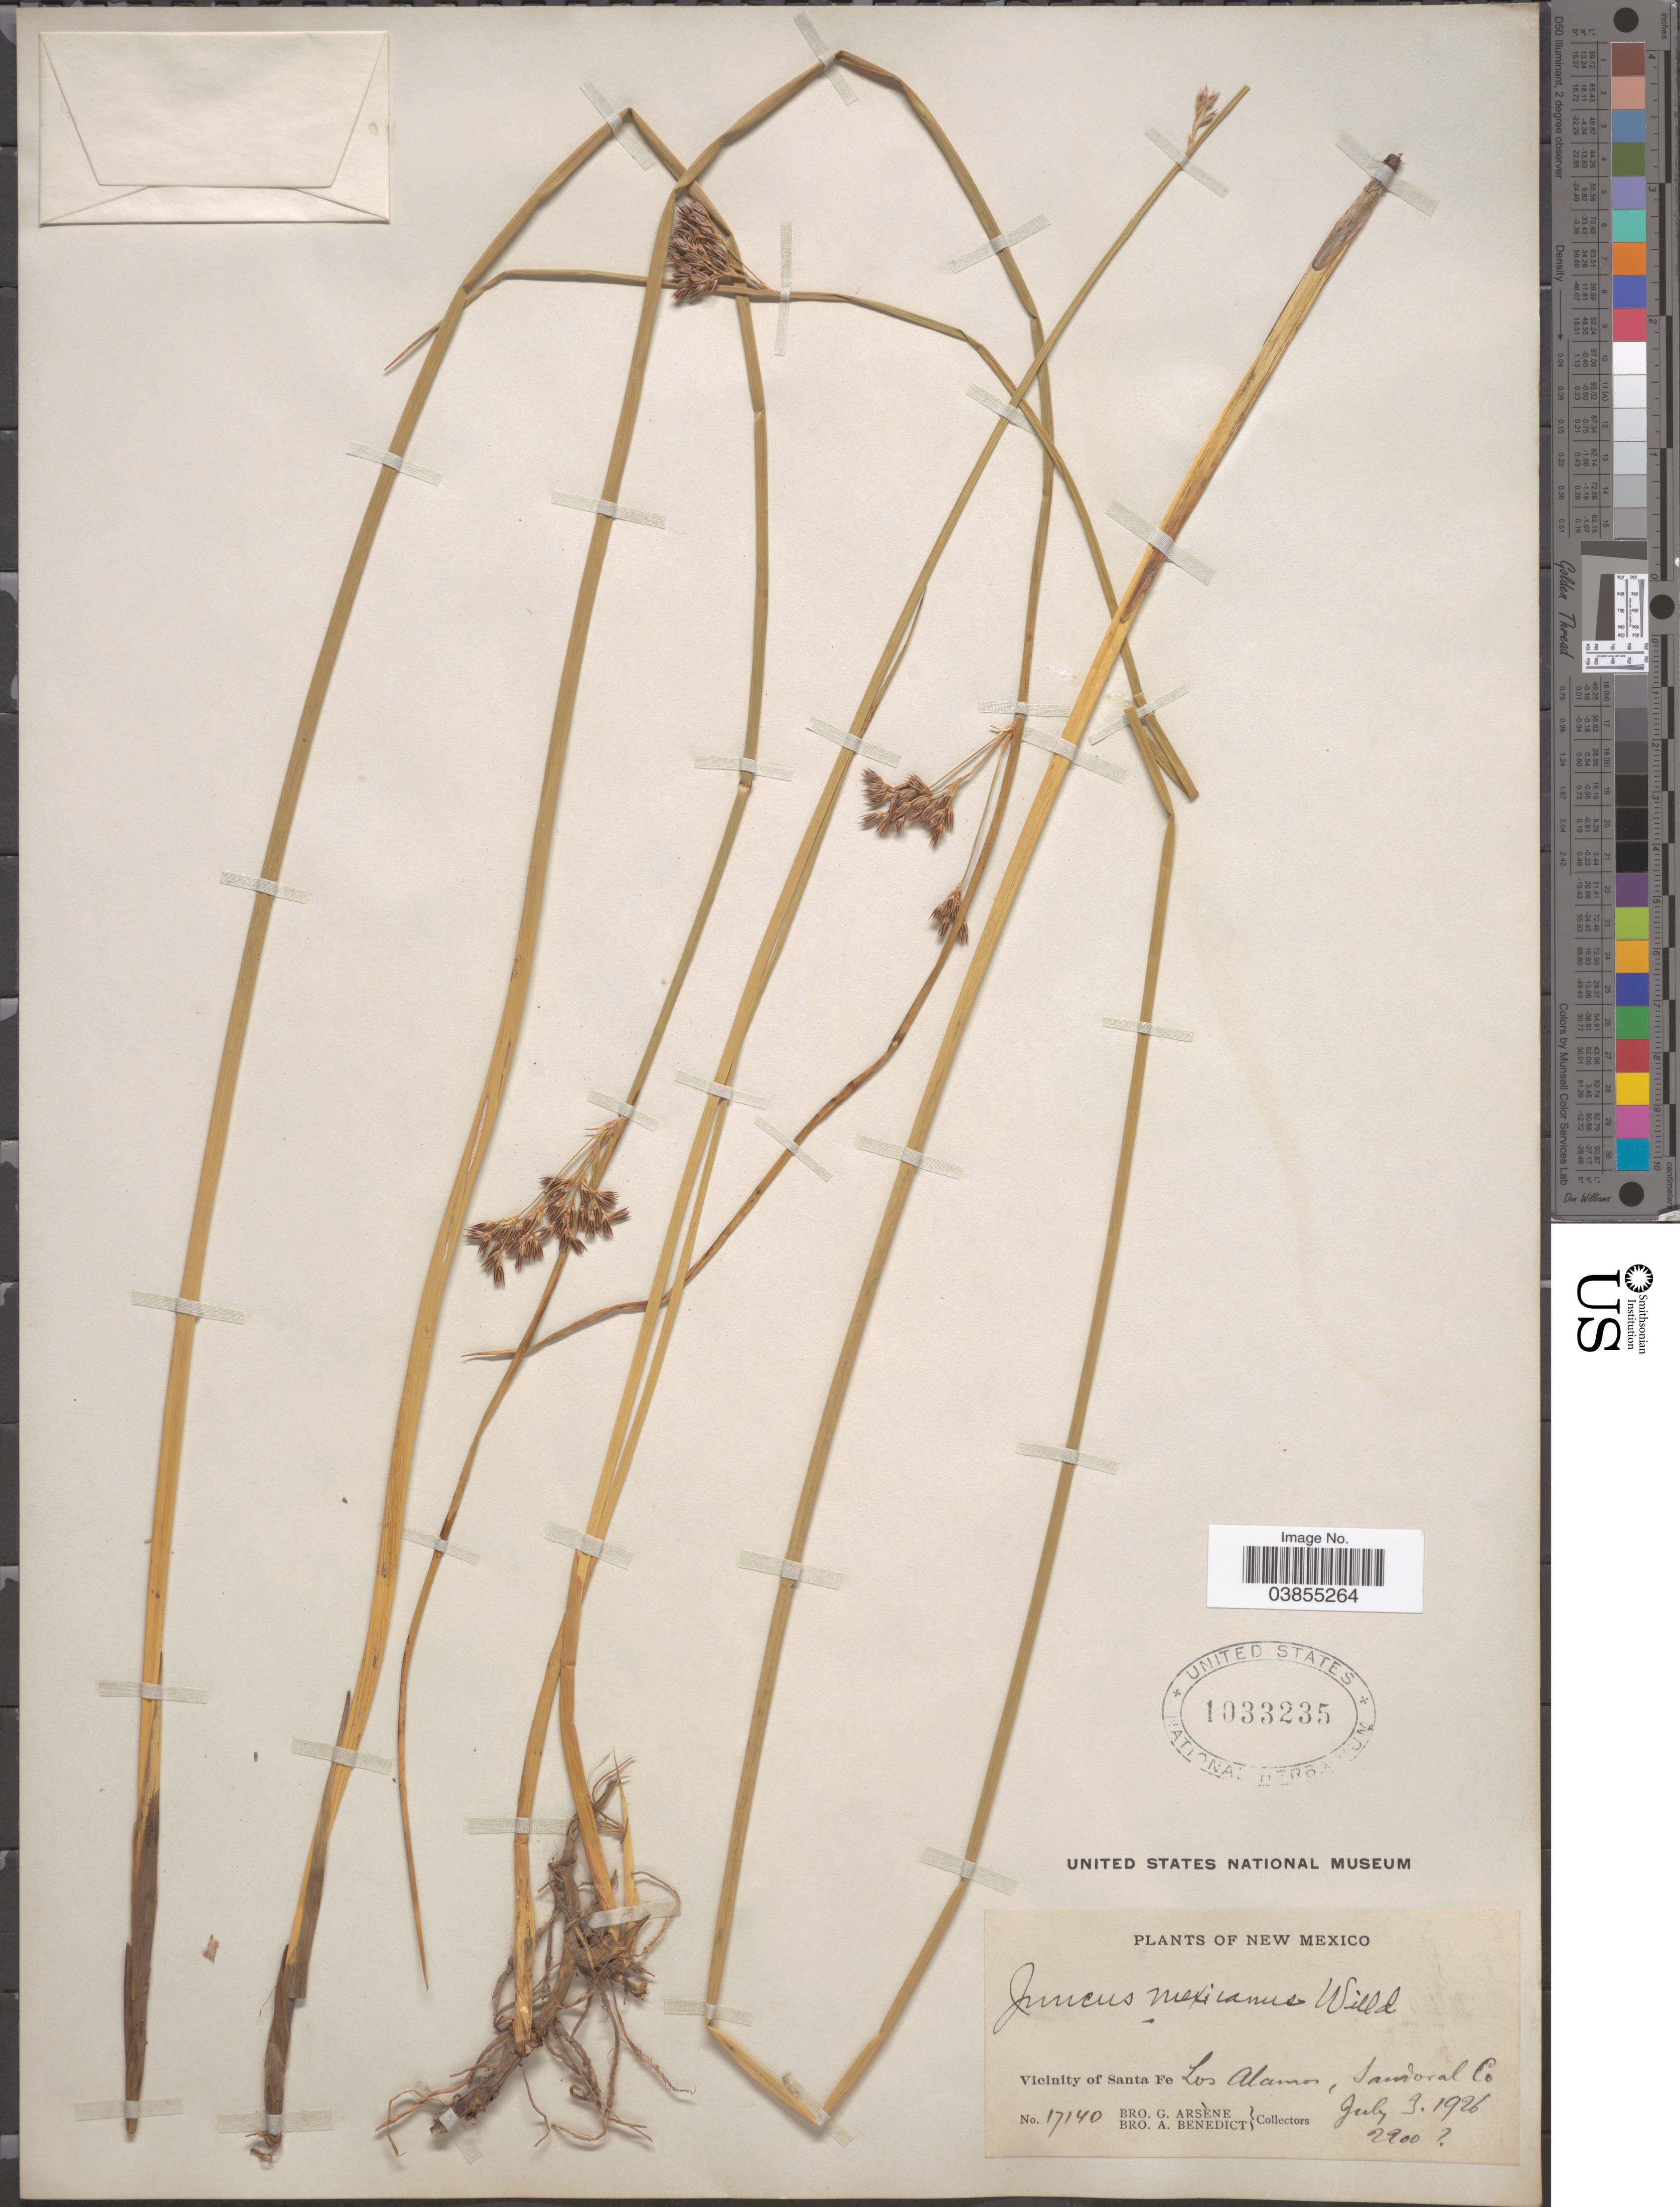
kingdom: Plantae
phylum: Tracheophyta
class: Liliopsida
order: Poales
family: Juncaceae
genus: Juncus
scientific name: Juncus mexicanus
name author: Willd. ex Schult. & Schult. f.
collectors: Bro. G. Arsène & Bro. A. Benedict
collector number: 17140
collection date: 1926-07-03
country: United States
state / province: New Mexico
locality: Vicinity of Santa Fe Los Alamos, Sandoval co.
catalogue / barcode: US 1033235